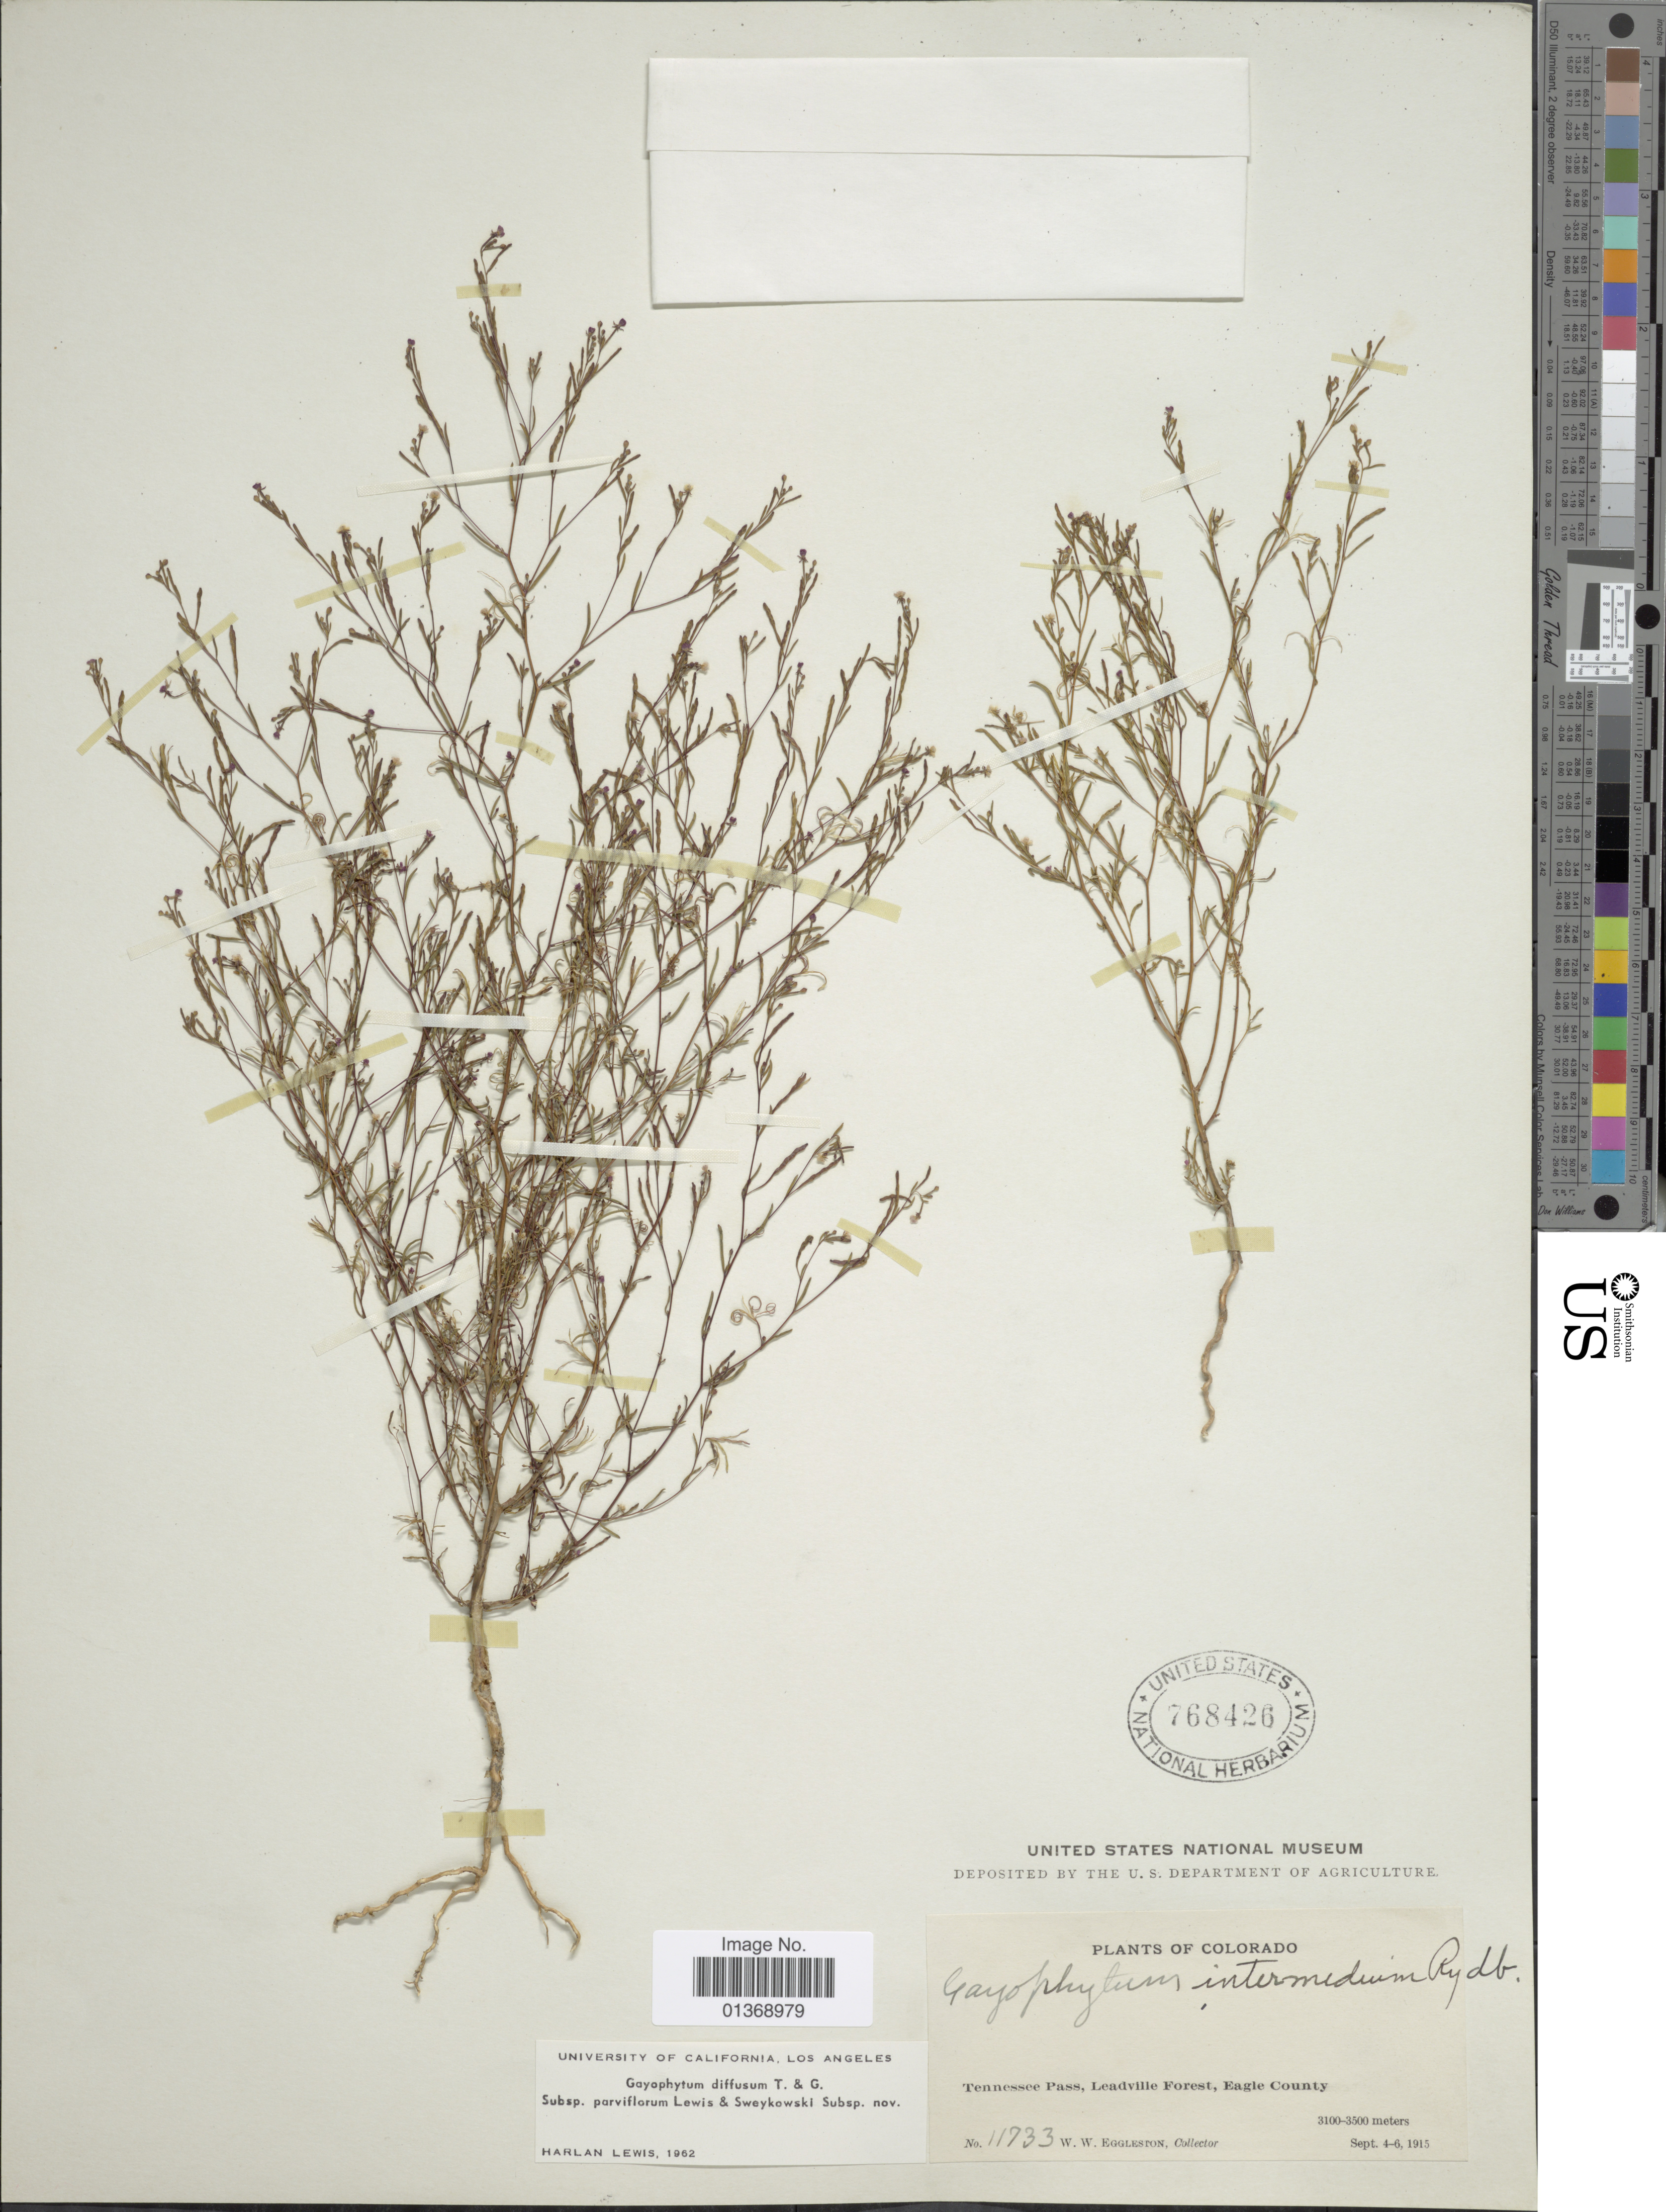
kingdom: Plantae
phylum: Tracheophyta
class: Magnoliopsida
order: Myrtales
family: Onagraceae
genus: Gayophytum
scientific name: Gayophytum diffusum subsp. parviflorum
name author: F. H. Lewis & Szweyk.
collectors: W. W. Eggleston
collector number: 11733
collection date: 1915-09-04/1915-09-06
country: United States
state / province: Colorado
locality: Tennessee Pass, Leadville Forest, Eagle Coun ty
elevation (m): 3100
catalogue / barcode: US 768426